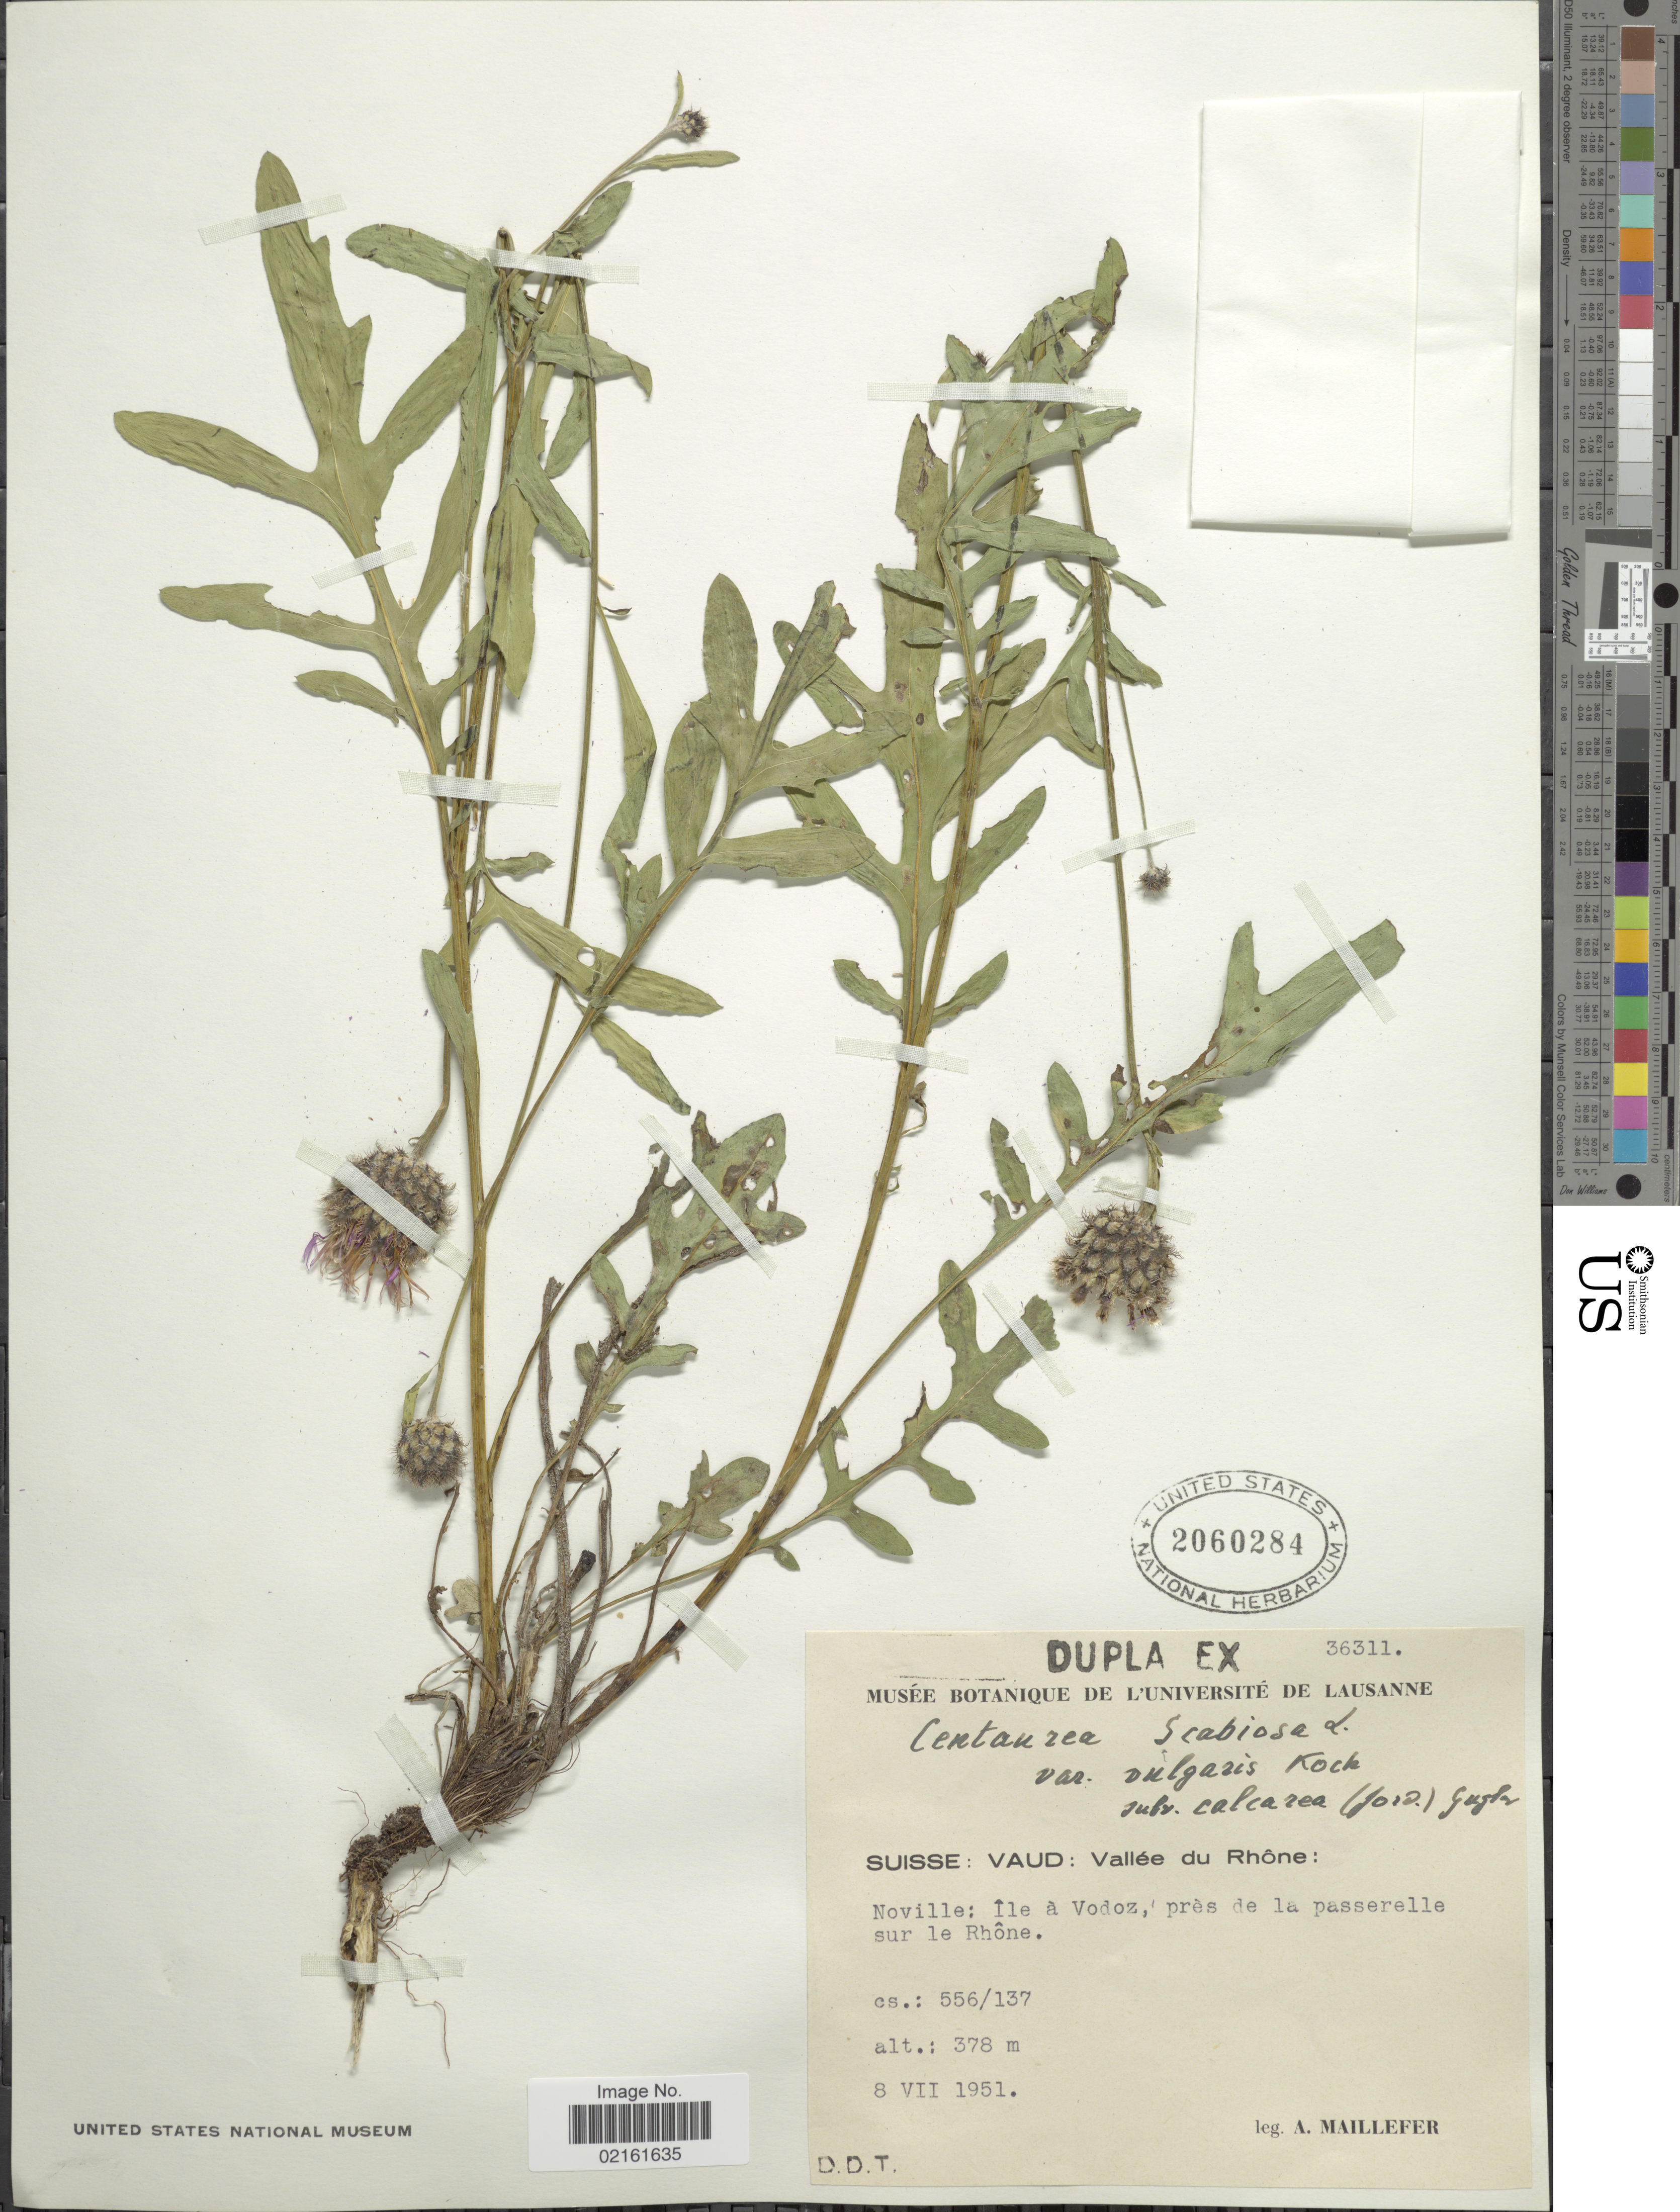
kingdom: Plantae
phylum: Tracheophyta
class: Magnoliopsida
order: Asterales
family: Asteraceae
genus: Centaurea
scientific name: Centaurea scabiosa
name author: L.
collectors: A. Maillefer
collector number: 36311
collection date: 1951-07-08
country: Switzerland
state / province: Vaud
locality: Suisse: Vallée du Rhône: Noville: Ile à Vodoz, près de la passerelle sur le Rhône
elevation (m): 378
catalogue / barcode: US 2060284